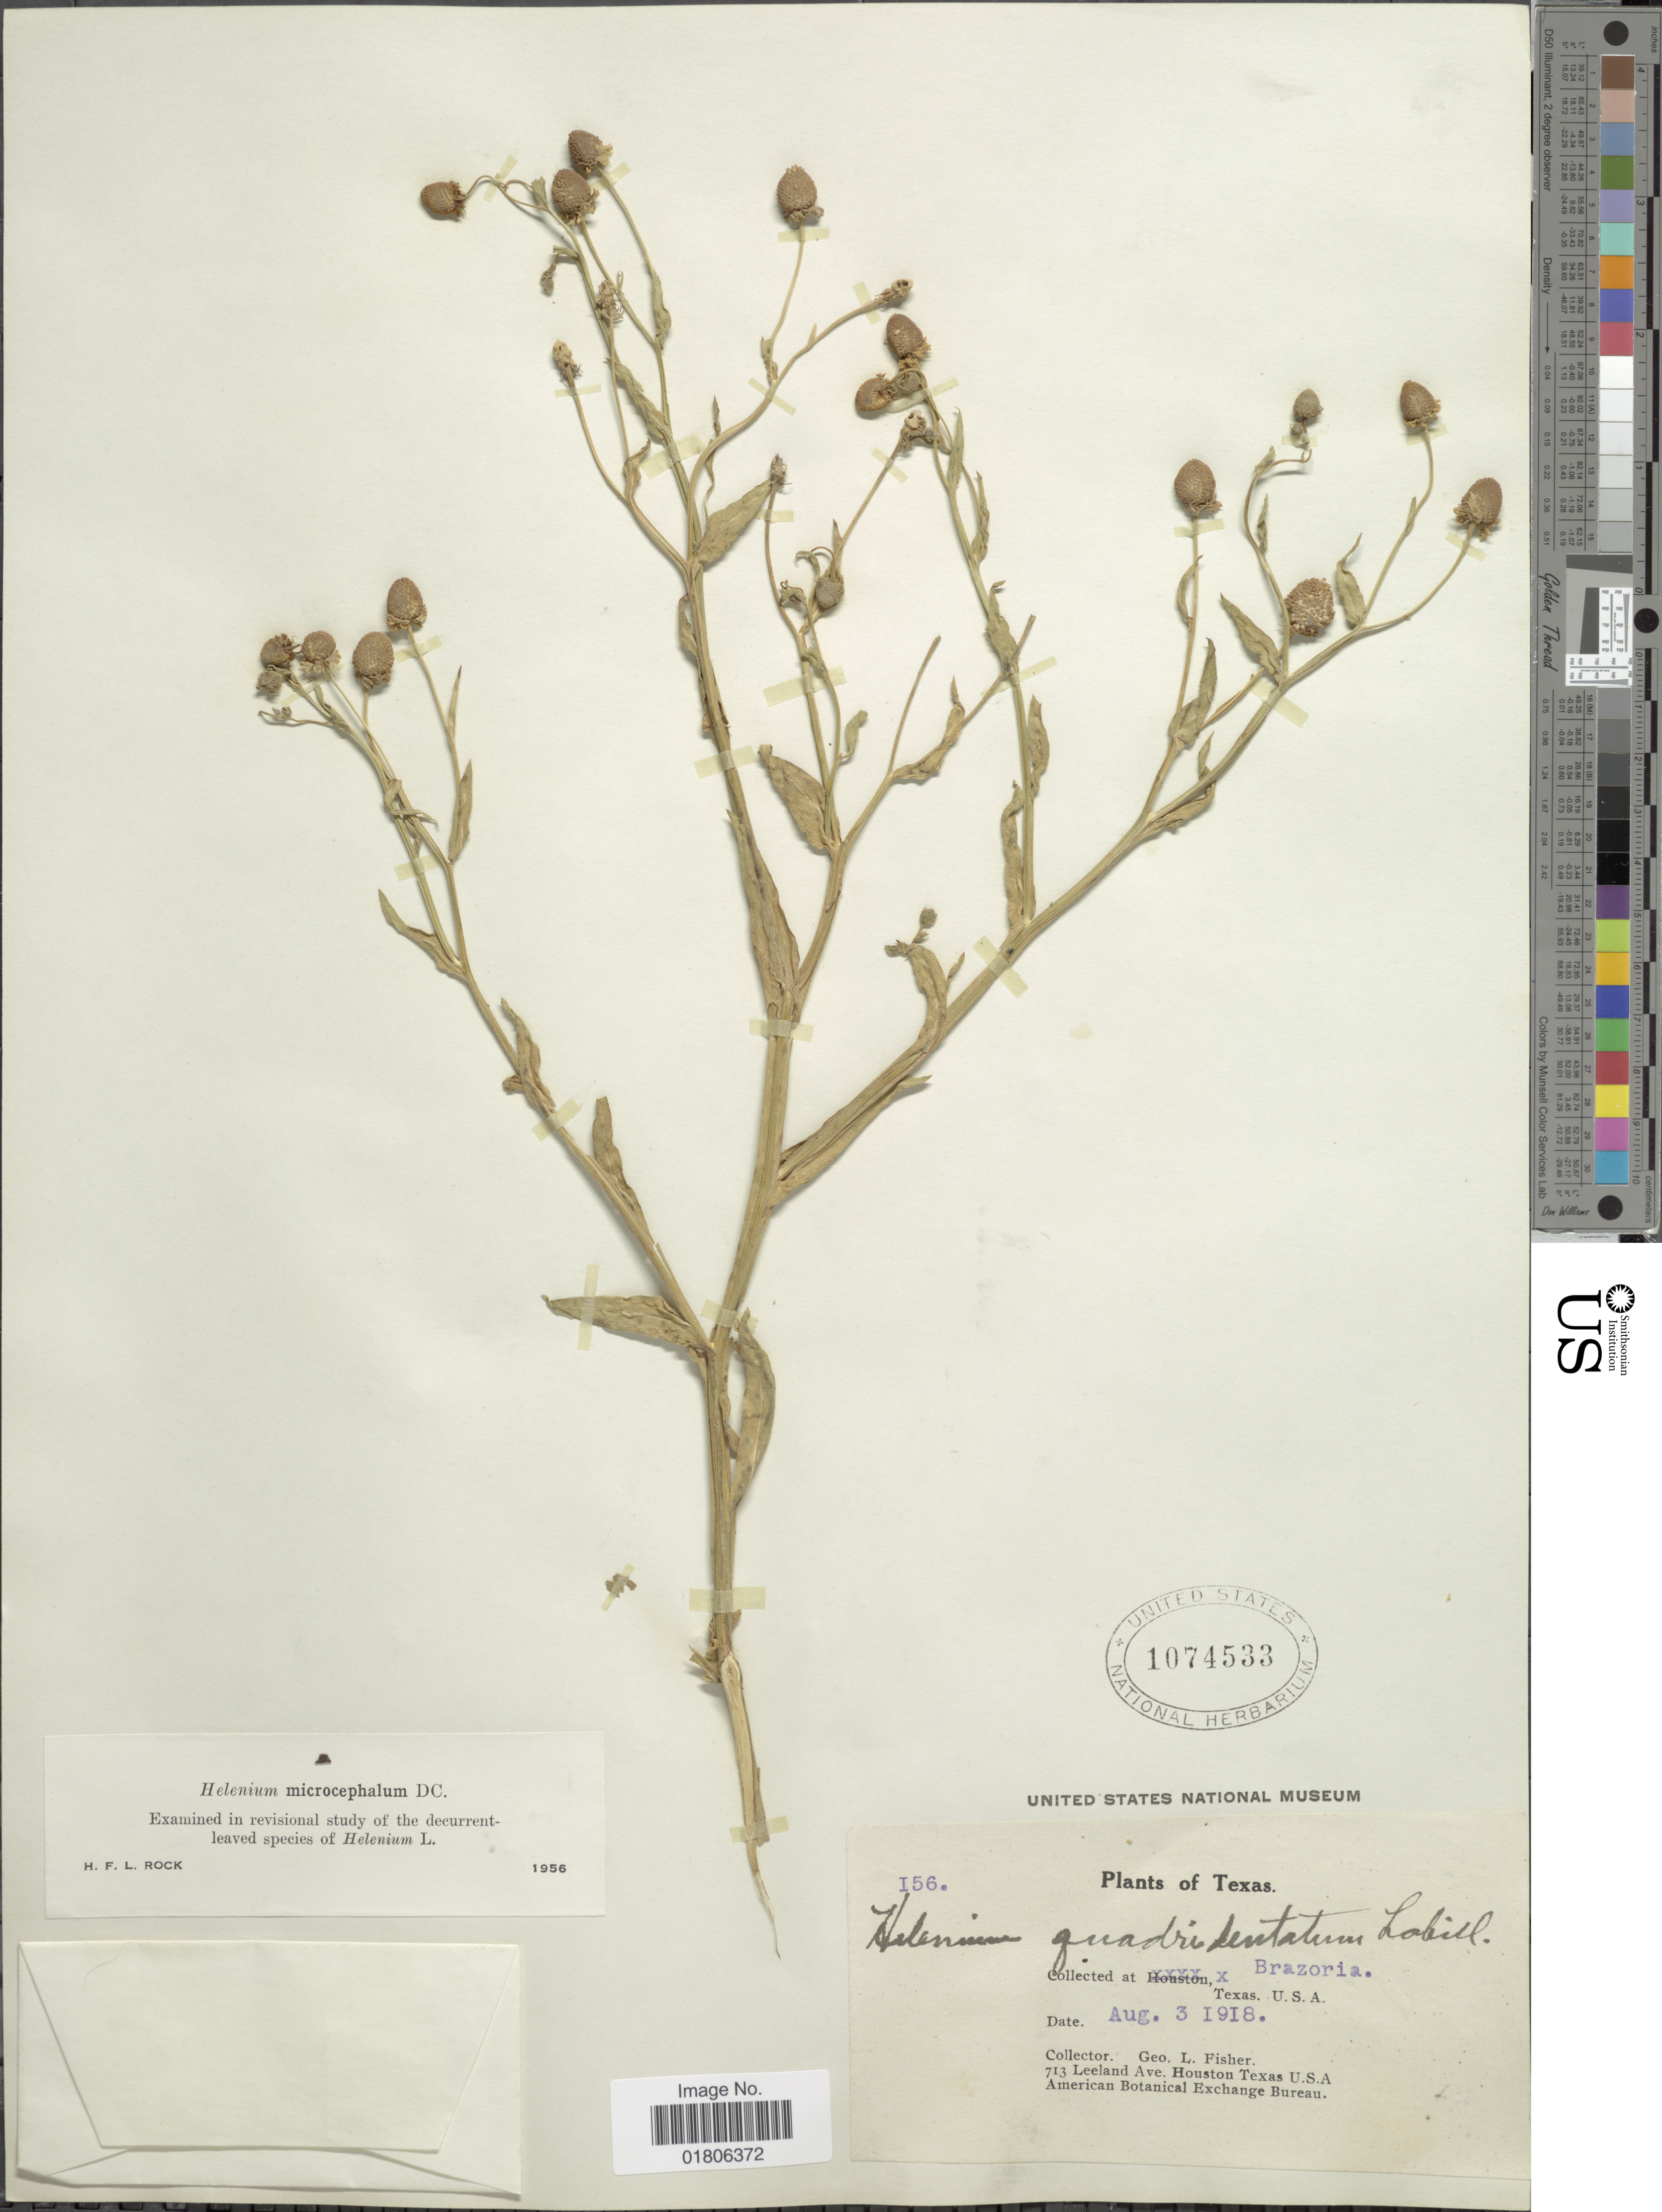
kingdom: Plantae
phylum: Tracheophyta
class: Magnoliopsida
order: Asterales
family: Asteraceae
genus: Helenium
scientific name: Helenium microcephalum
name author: DC.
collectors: G. L. Fisher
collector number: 156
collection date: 1918-08-03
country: United States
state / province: Texas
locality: Brazoria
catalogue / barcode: US 1074533